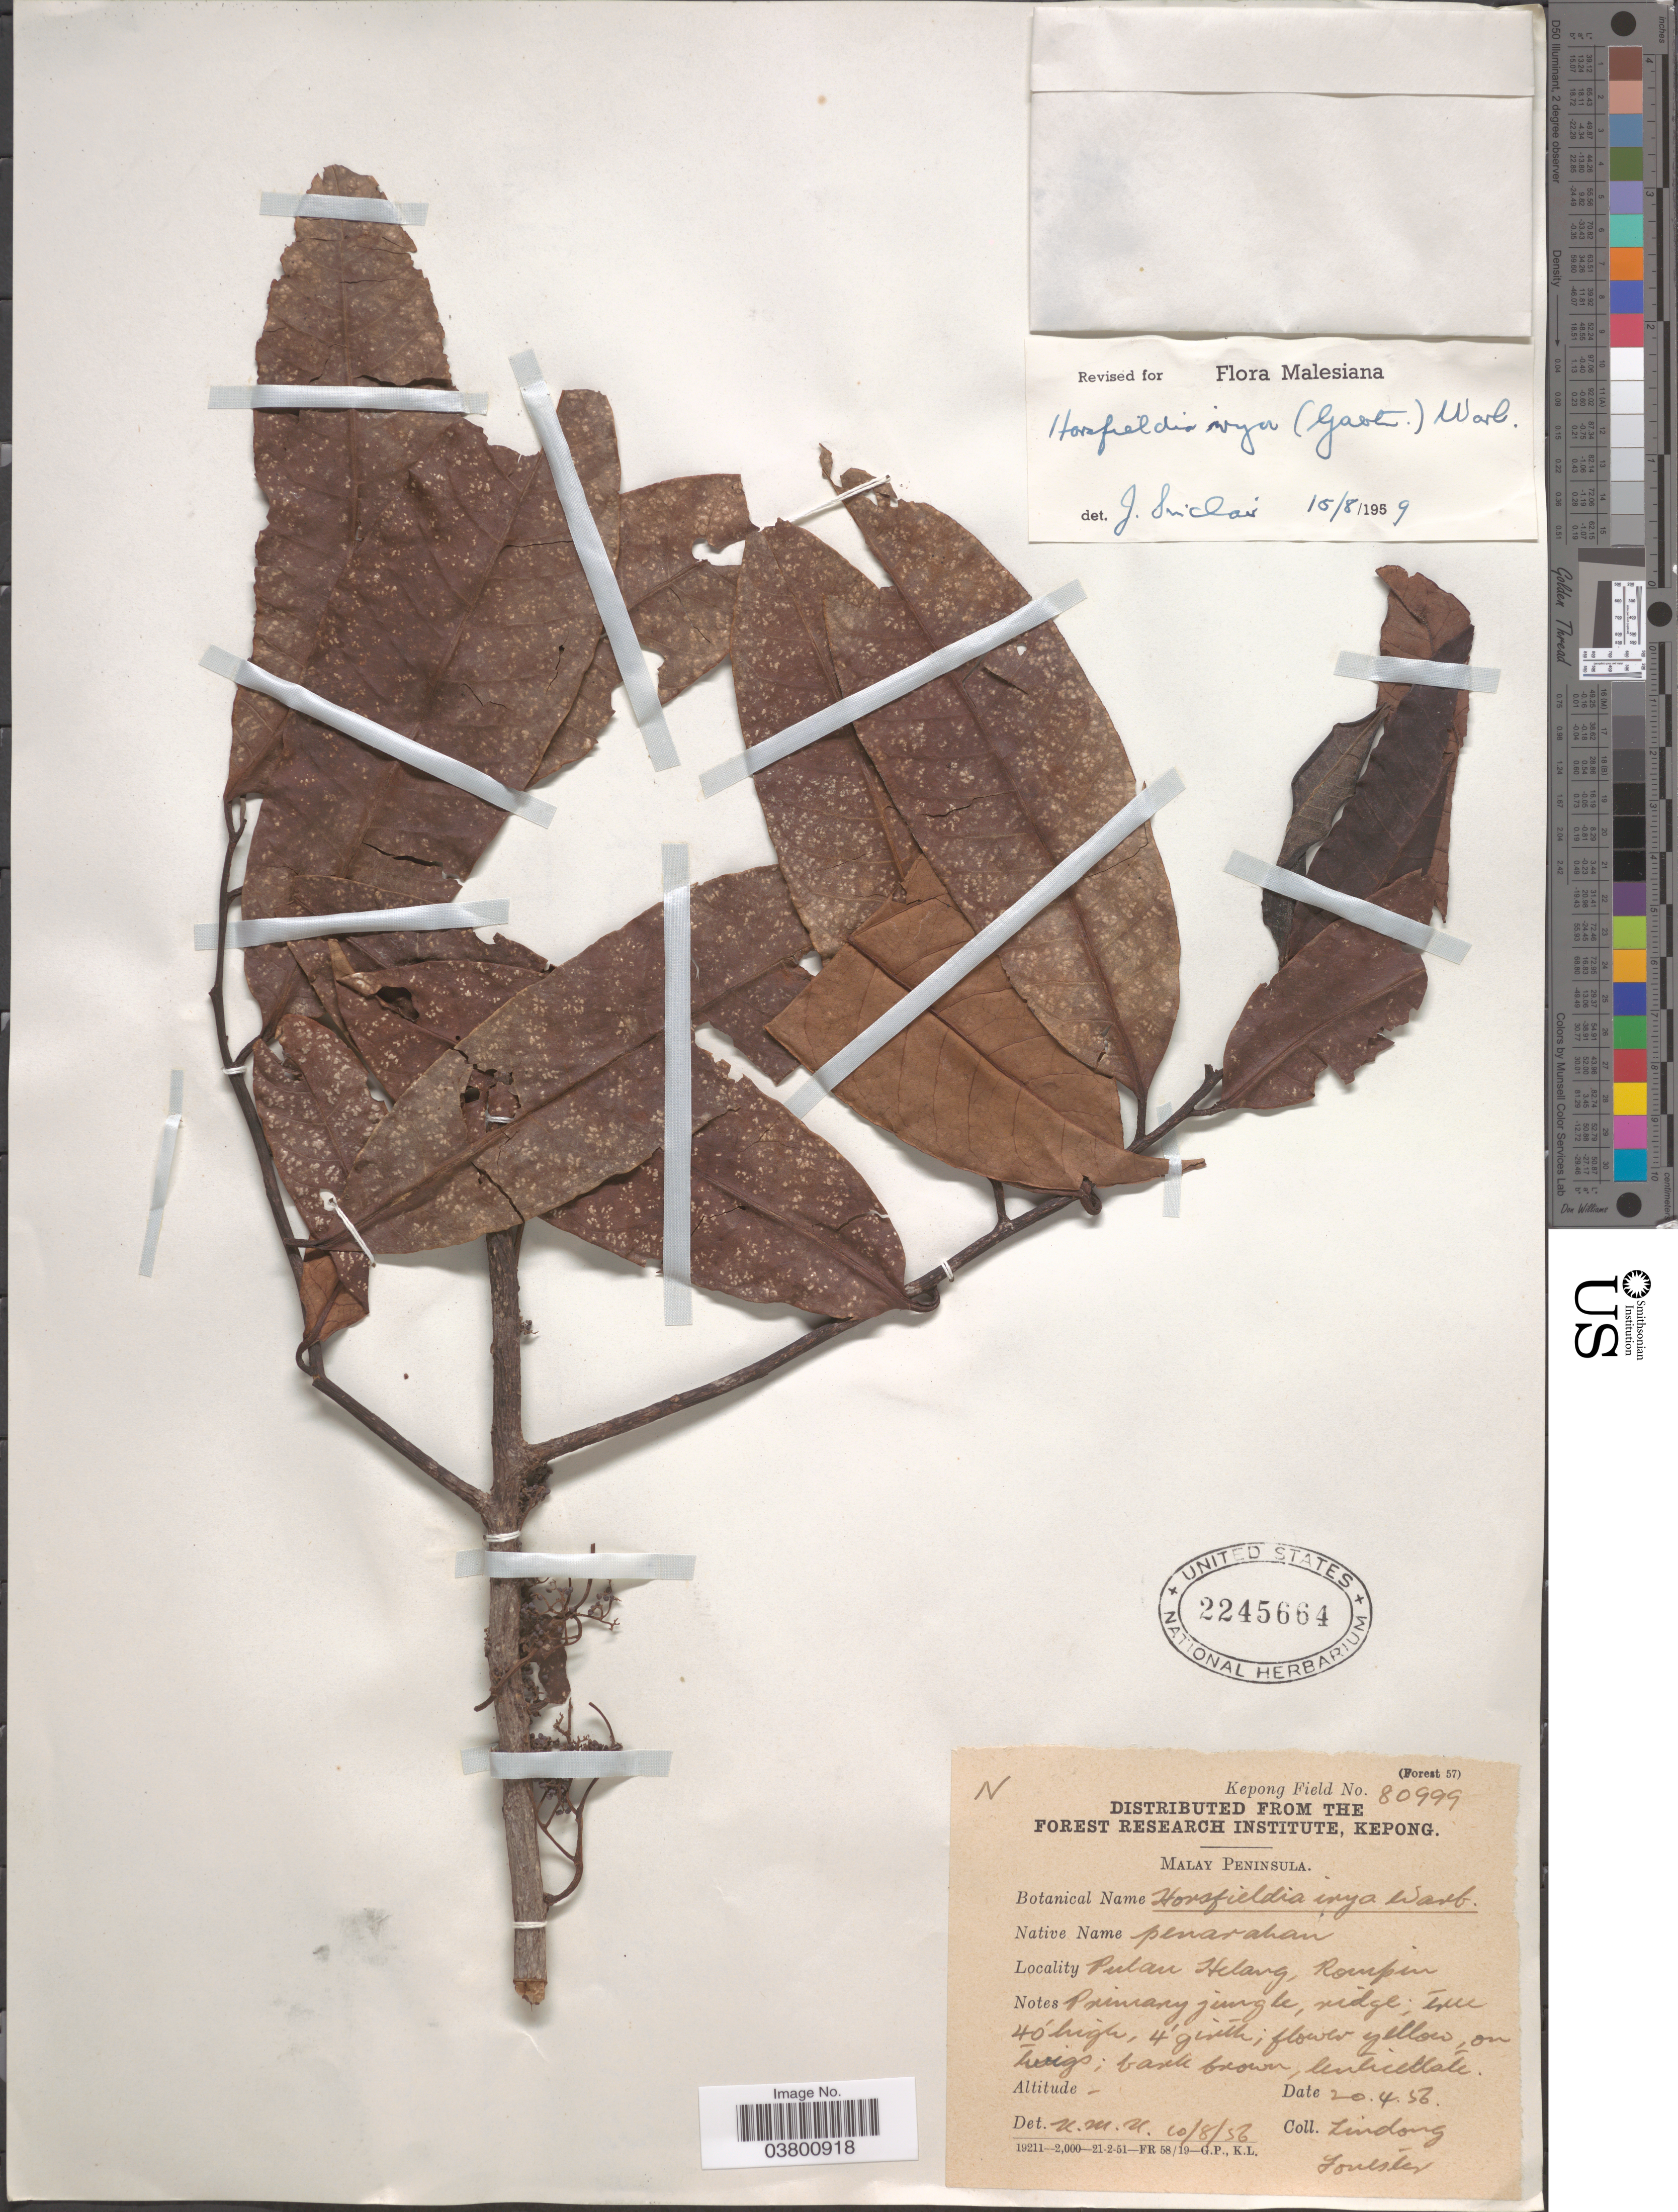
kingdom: Plantae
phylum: Tracheophyta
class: Magnoliopsida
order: Magnoliales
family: Myristicaceae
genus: Horsfieldia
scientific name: Horsfieldia irya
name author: (Gaertn.) Warb.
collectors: Lindong Forester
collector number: Kepong Field 80999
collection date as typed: Transcribed d/m/y: 20/4/56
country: Malaysia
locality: Malay Peninsula. Pulau Helang, Rompin.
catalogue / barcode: US 2245664